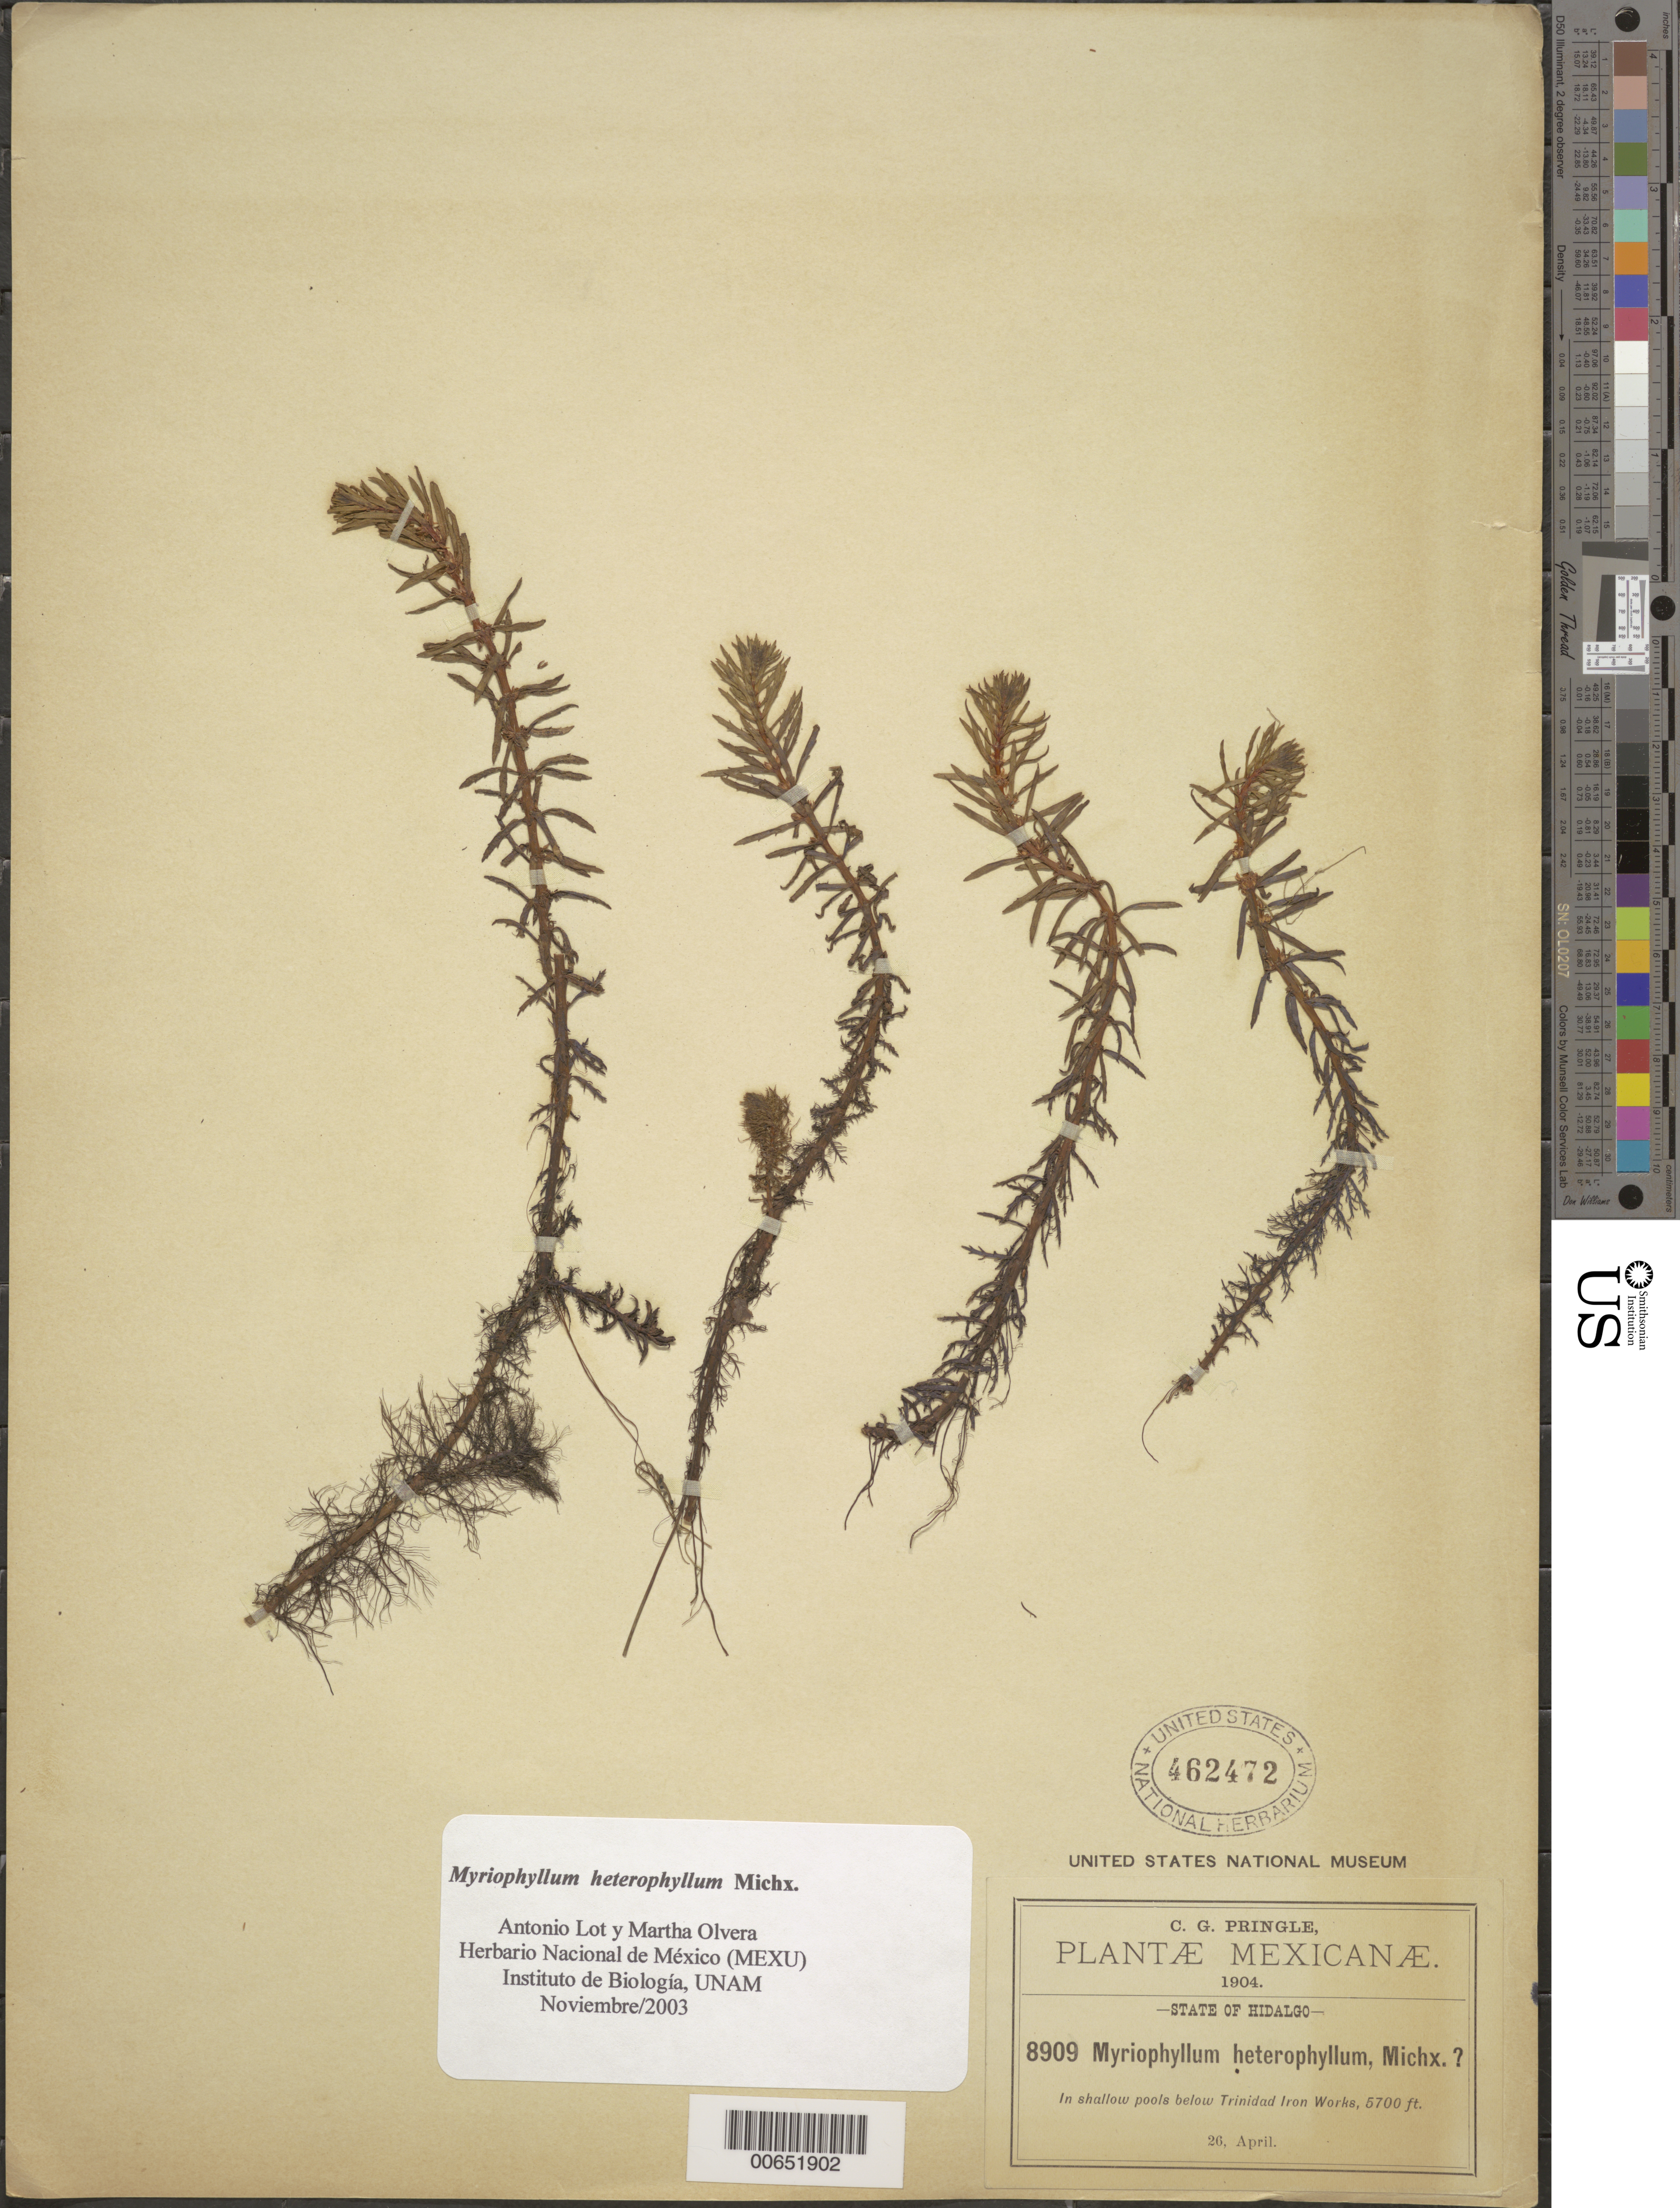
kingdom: Plantae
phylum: Tracheophyta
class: Magnoliopsida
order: Saxifragales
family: Haloragaceae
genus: Myriophyllum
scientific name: Myriophyllum heterophyllum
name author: Michx.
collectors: C. G. Pringle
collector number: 8909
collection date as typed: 26 Apr 1904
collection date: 1904-04-26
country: Mexico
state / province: Hidalgo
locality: Below Trinidad Iron Works.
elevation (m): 1737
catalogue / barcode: US 462472